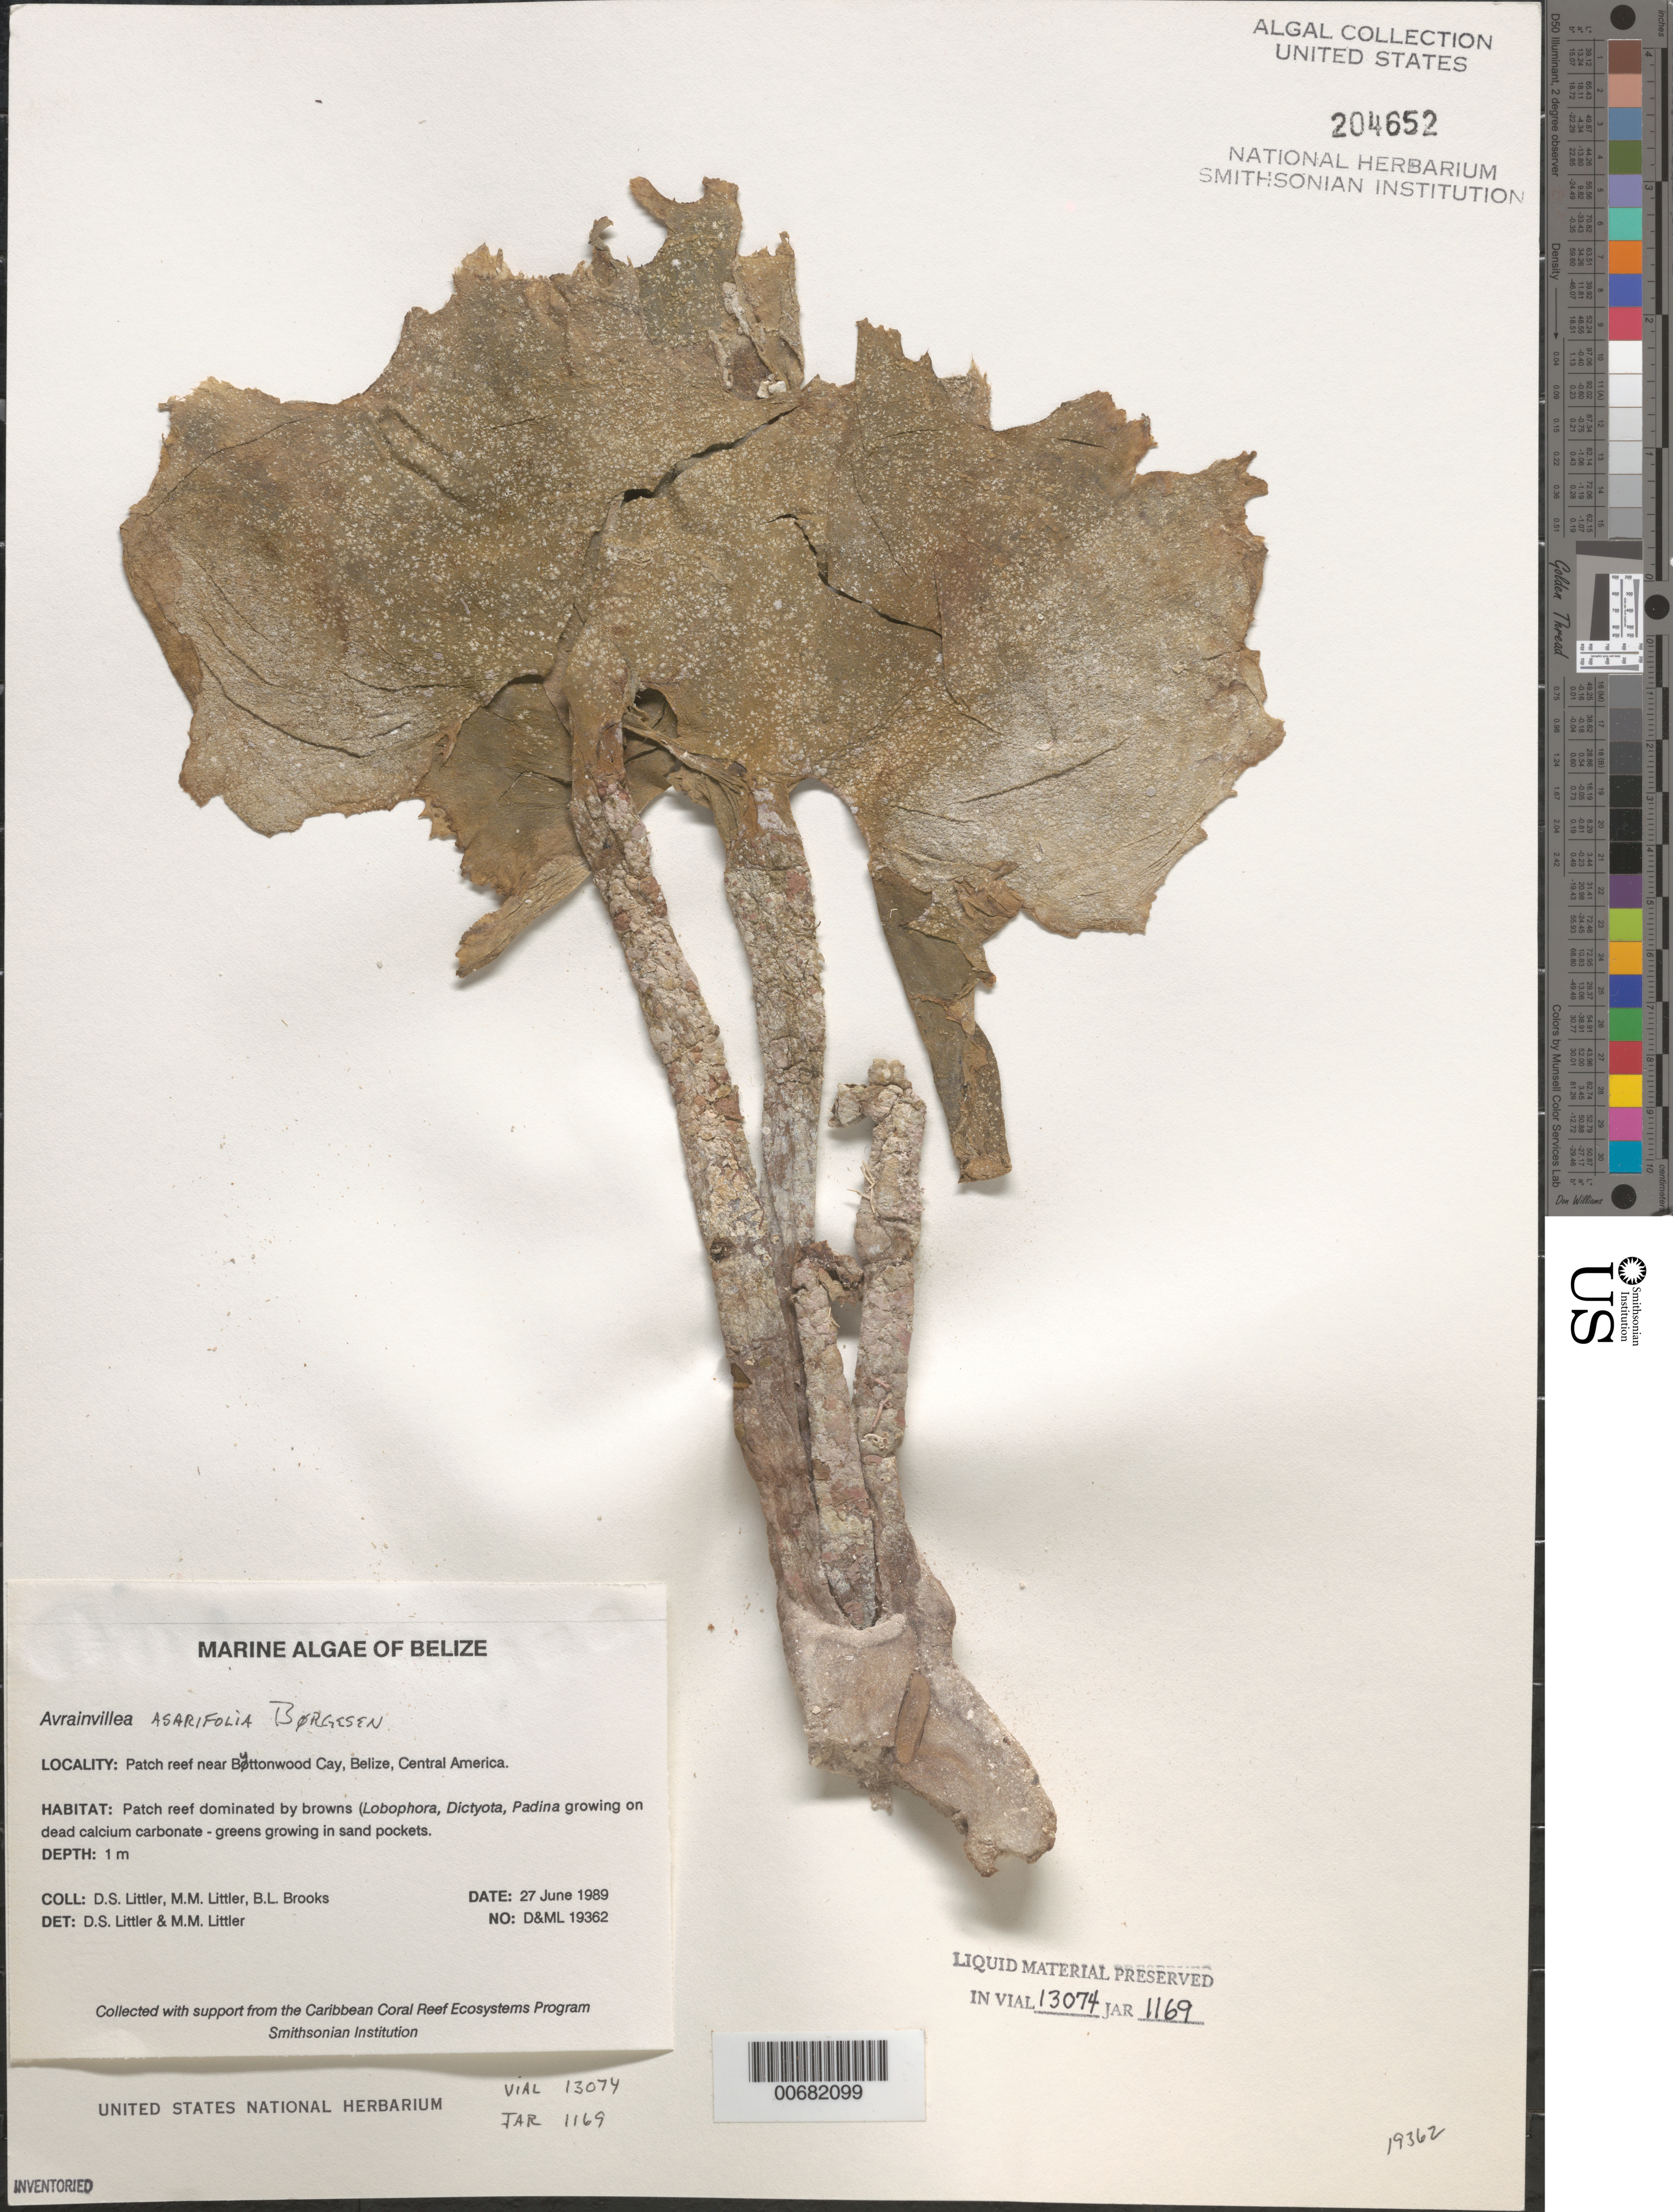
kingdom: Plantae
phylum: Chlorophyta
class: Ulvophyceae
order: Bryopsidales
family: Dichotomosiphonaceae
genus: Avrainvillea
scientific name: Avrainvillea asarifolia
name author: Børgesen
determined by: Littler, D. S.; Littler, M. M.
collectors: D. S. Littler, M. M. Littler & B. Brooks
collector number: D&ML 19362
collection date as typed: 27 Jun 1989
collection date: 1989-06-27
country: Belize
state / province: Stann Creek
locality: Patch reef near Buttonwood Cay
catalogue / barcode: US 204652